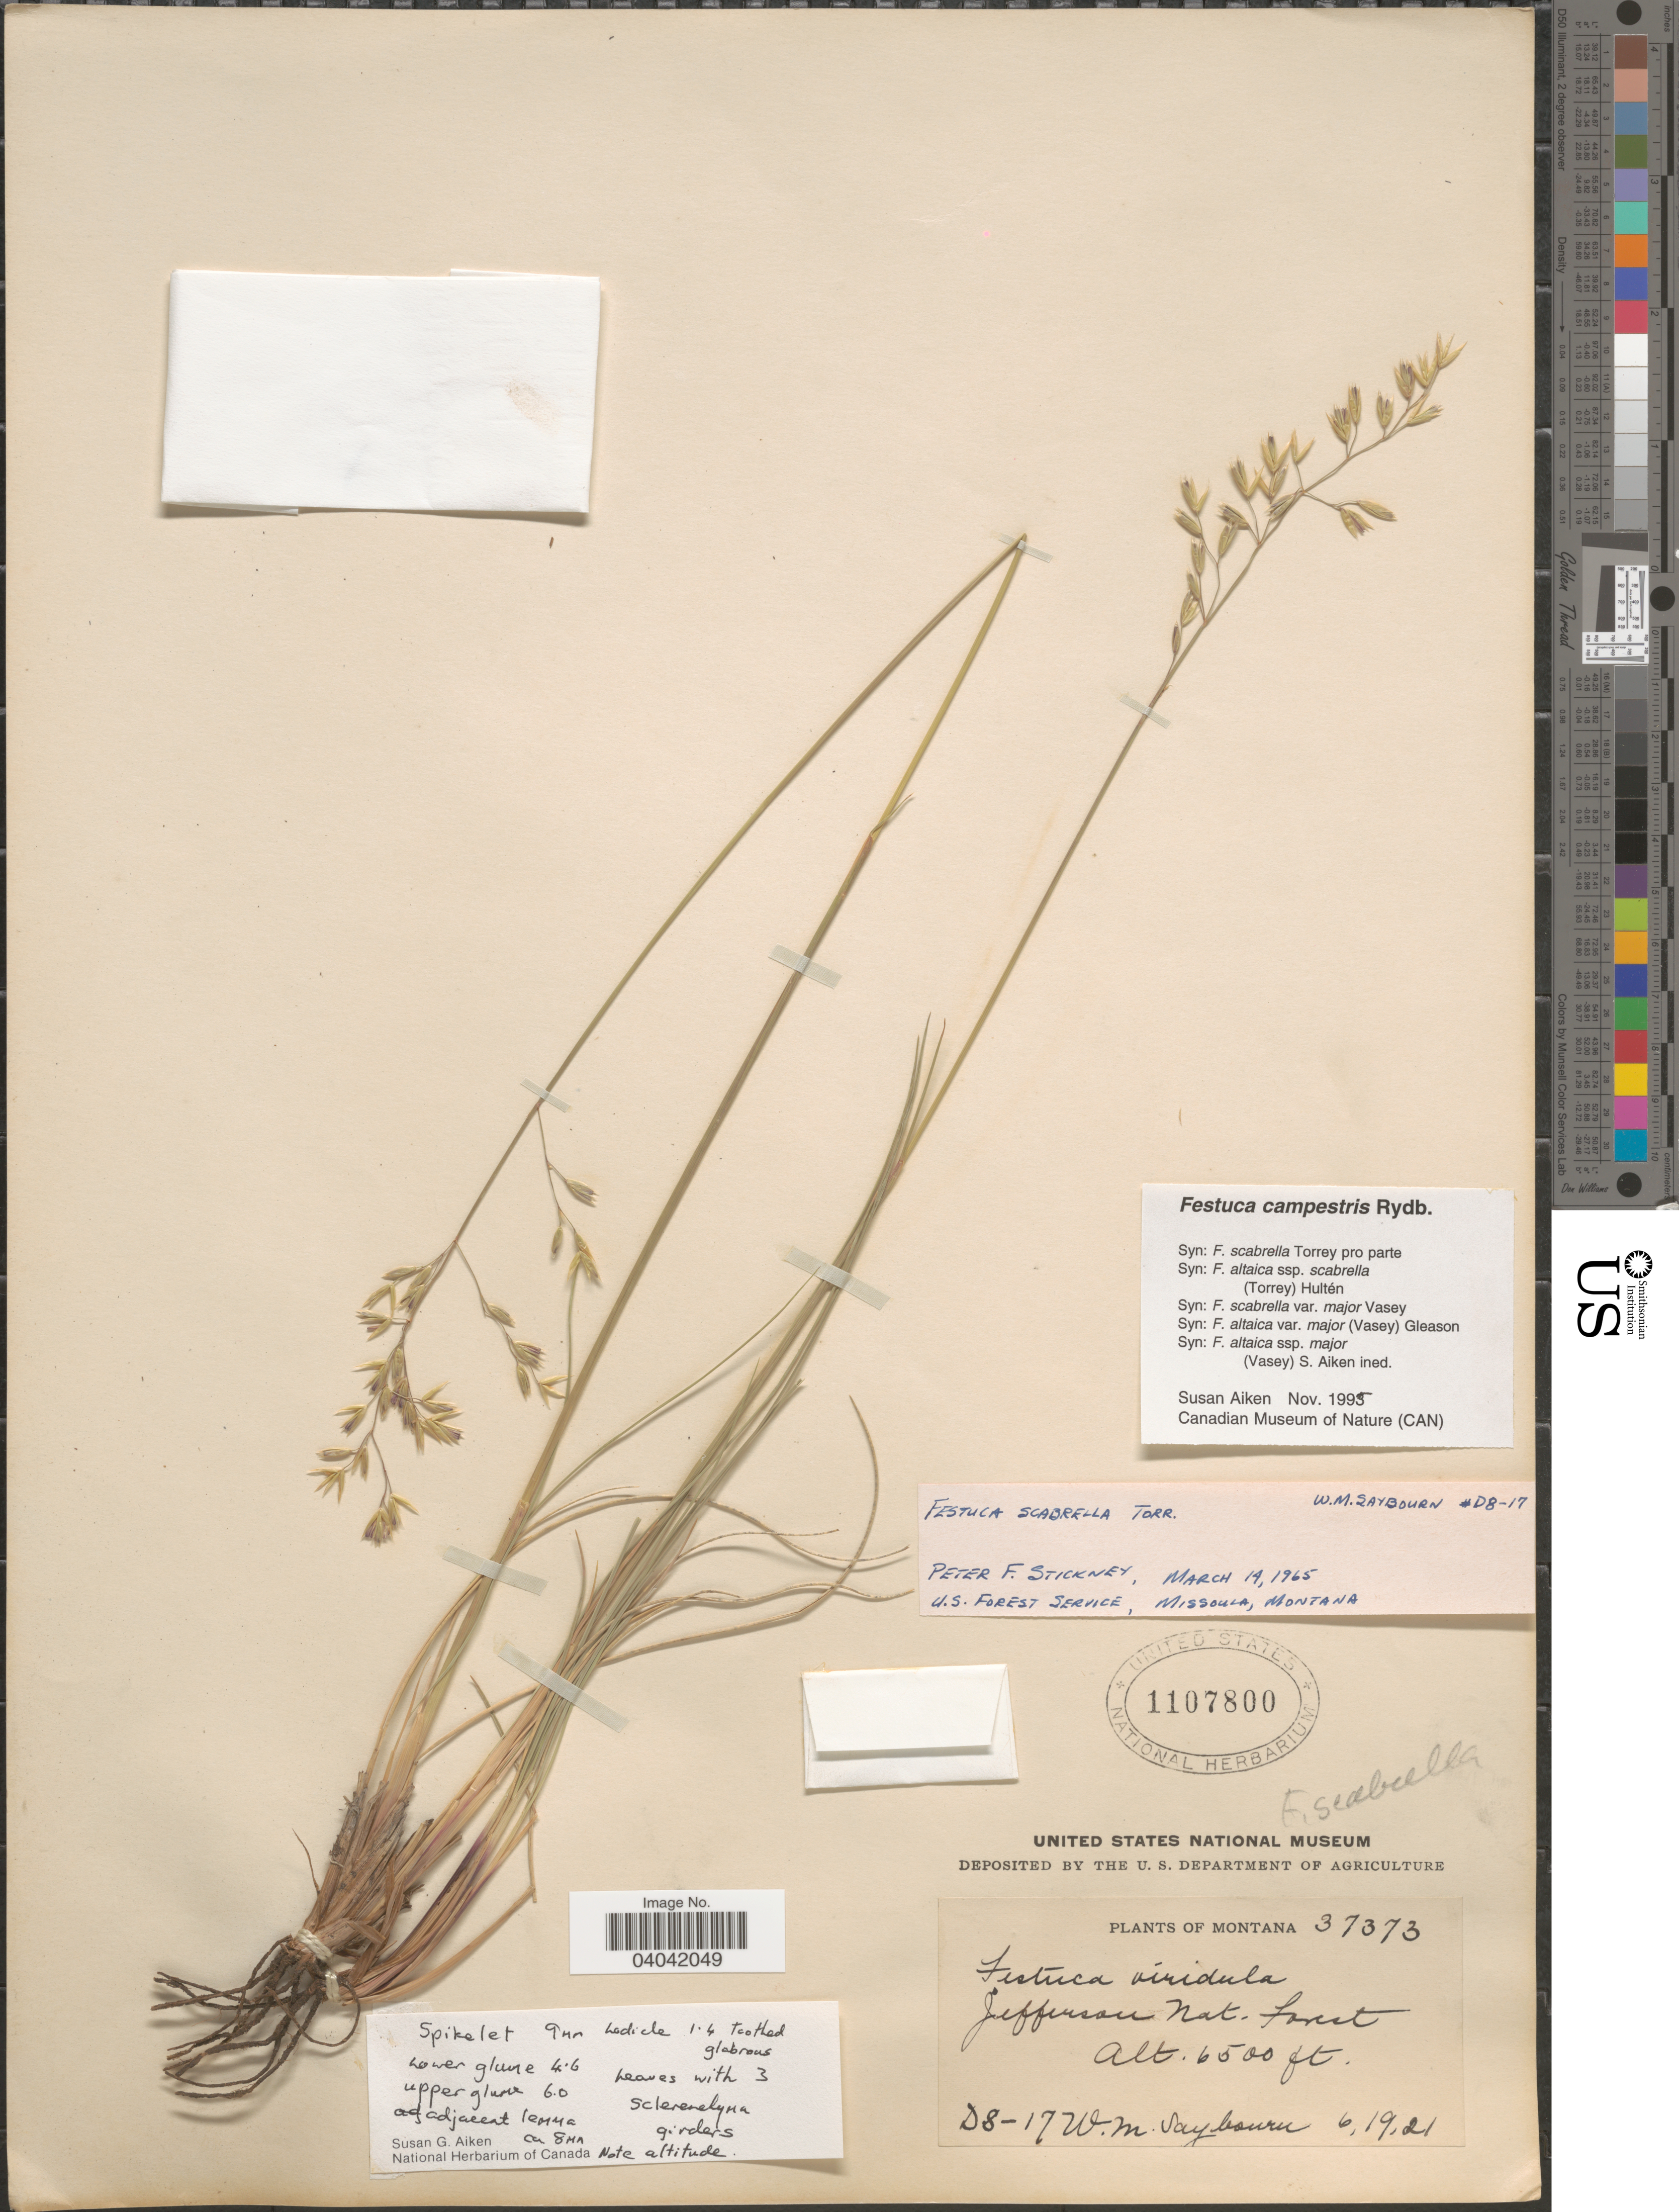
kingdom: Plantae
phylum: Tracheophyta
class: Liliopsida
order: Poales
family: Poaceae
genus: Festuca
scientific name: Festuca campestris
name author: Rydb.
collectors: W. Saybourn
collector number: D8-17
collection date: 1921-06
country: United States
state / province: Montana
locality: Jefferson Nat. forest.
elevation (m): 1981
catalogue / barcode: US 1107800